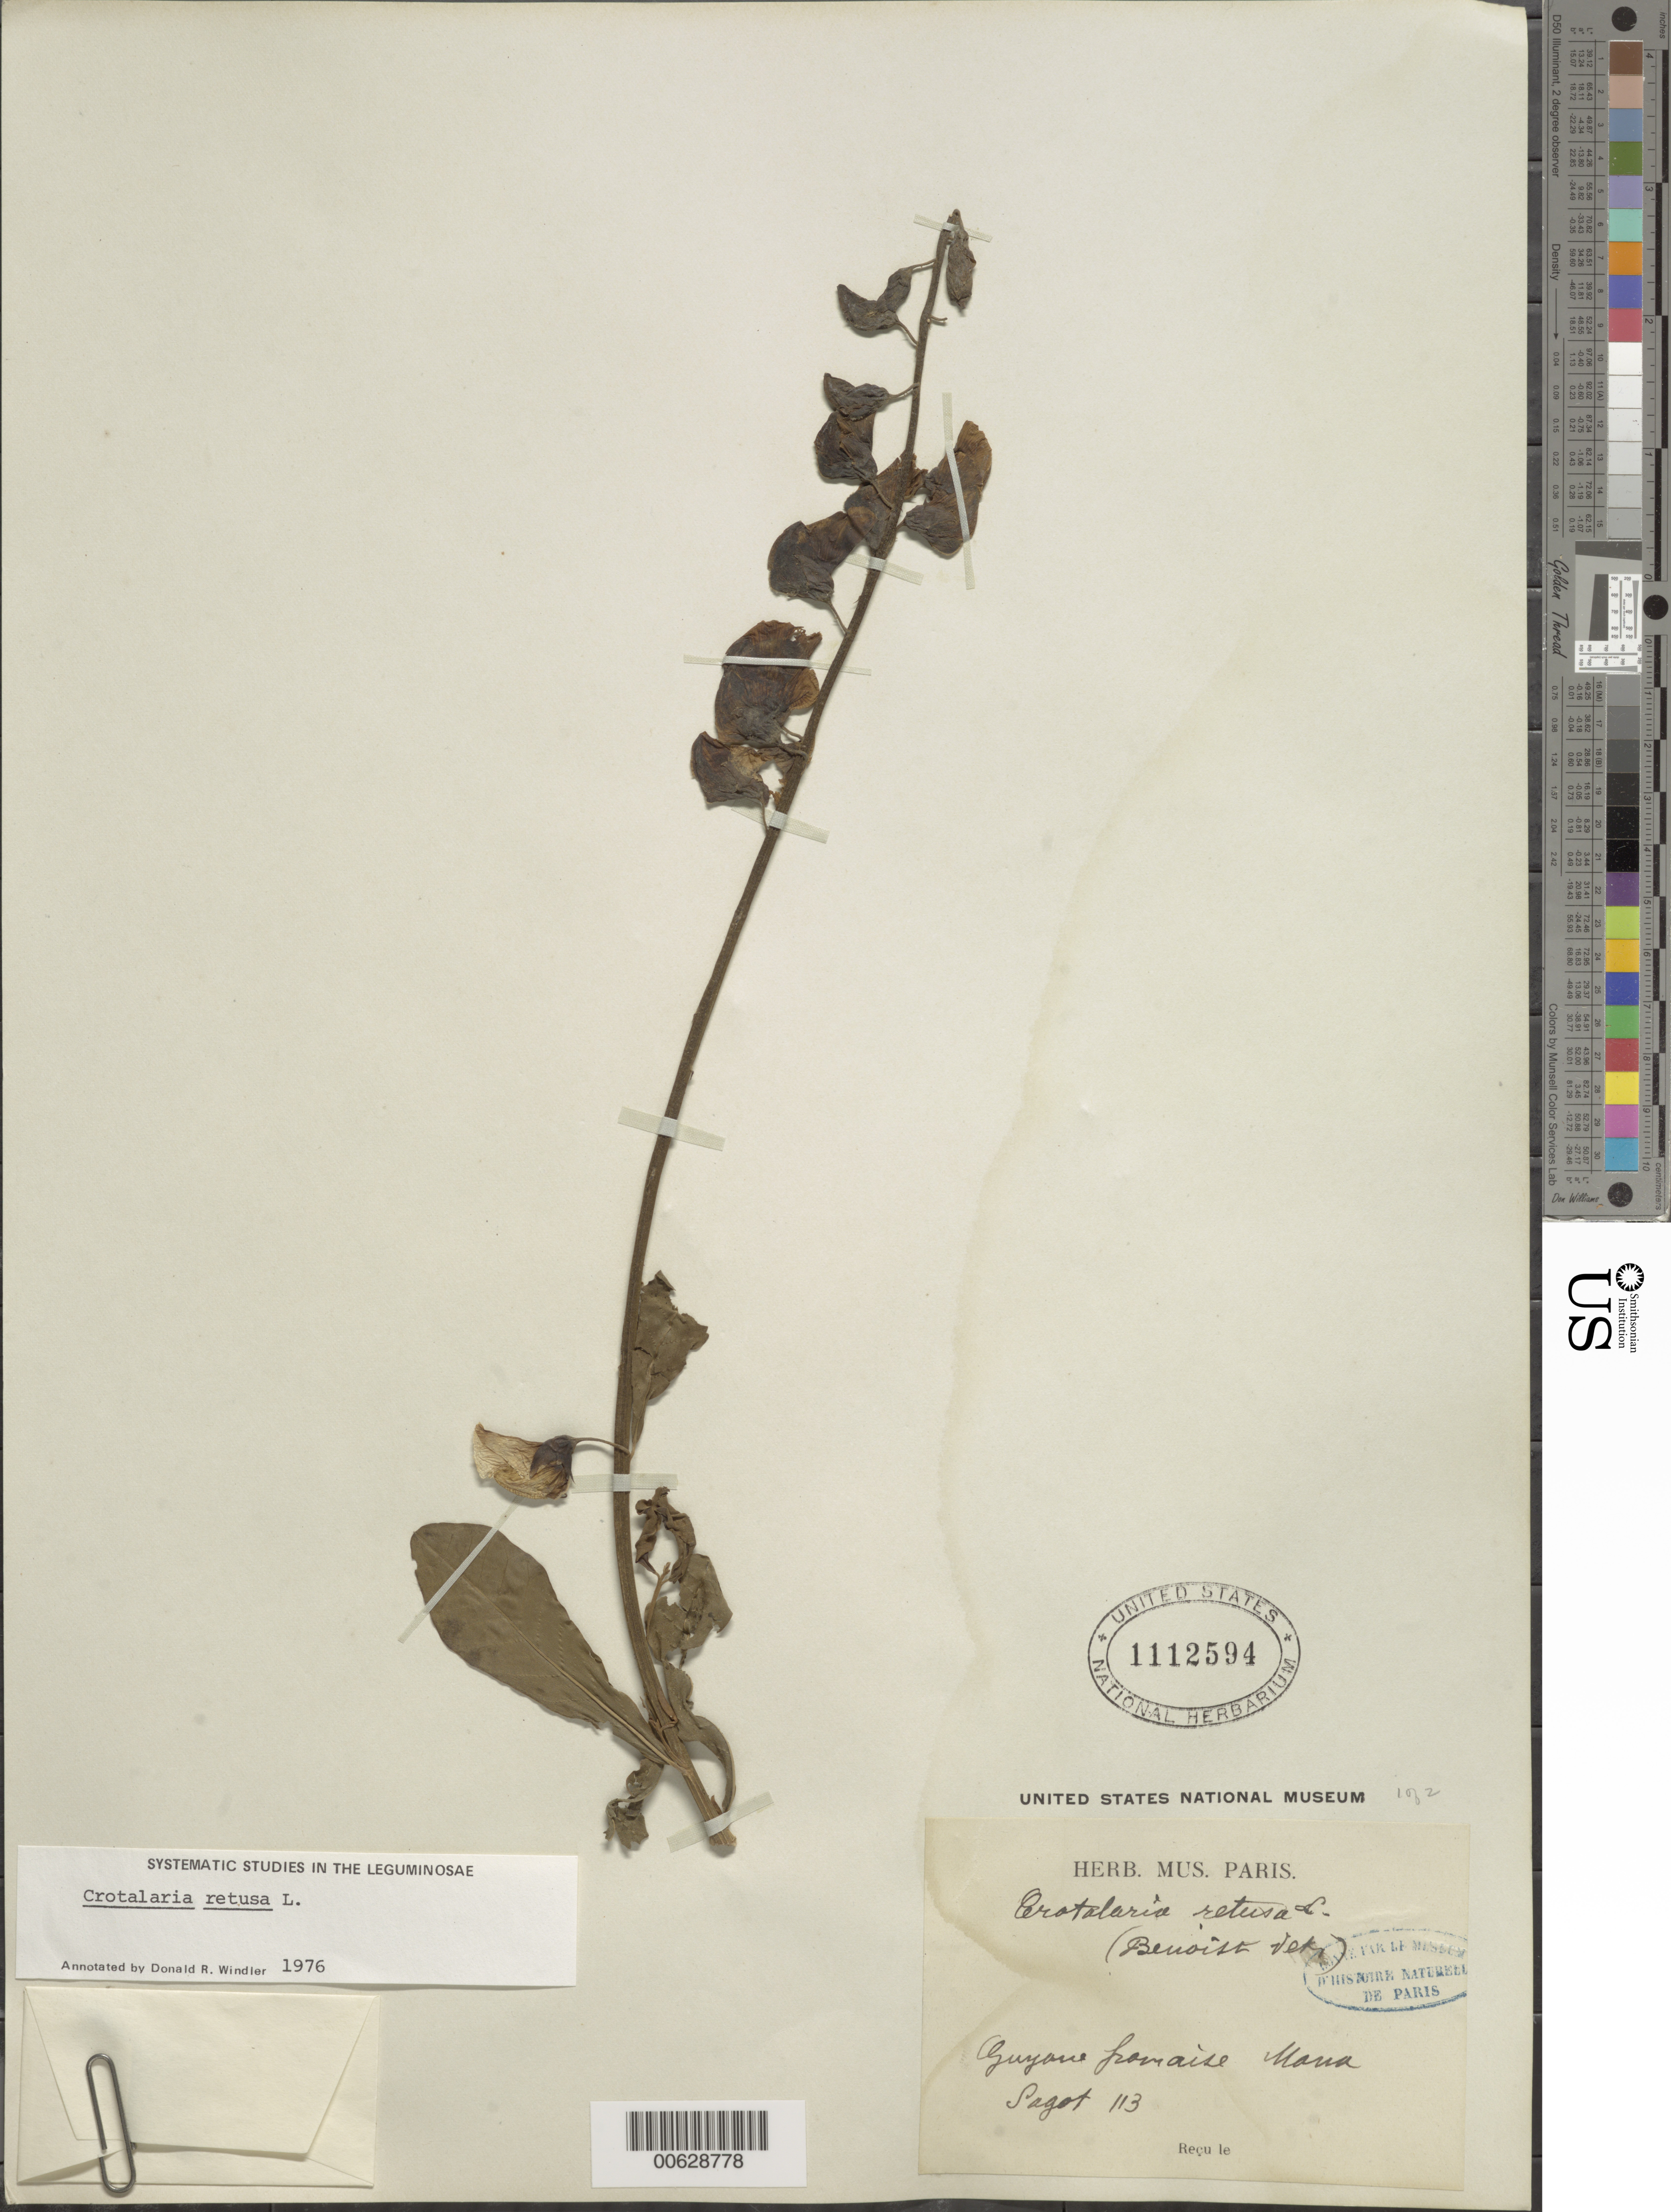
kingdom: Plantae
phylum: Tracheophyta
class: Magnoliopsida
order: Fabales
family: Fabaceae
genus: Crotalaria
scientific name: Crotalaria retusa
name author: L.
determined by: Windler, D. R.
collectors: P. A. Sagot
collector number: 113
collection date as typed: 1856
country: French Guiana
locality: Mana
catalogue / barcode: US 1112594